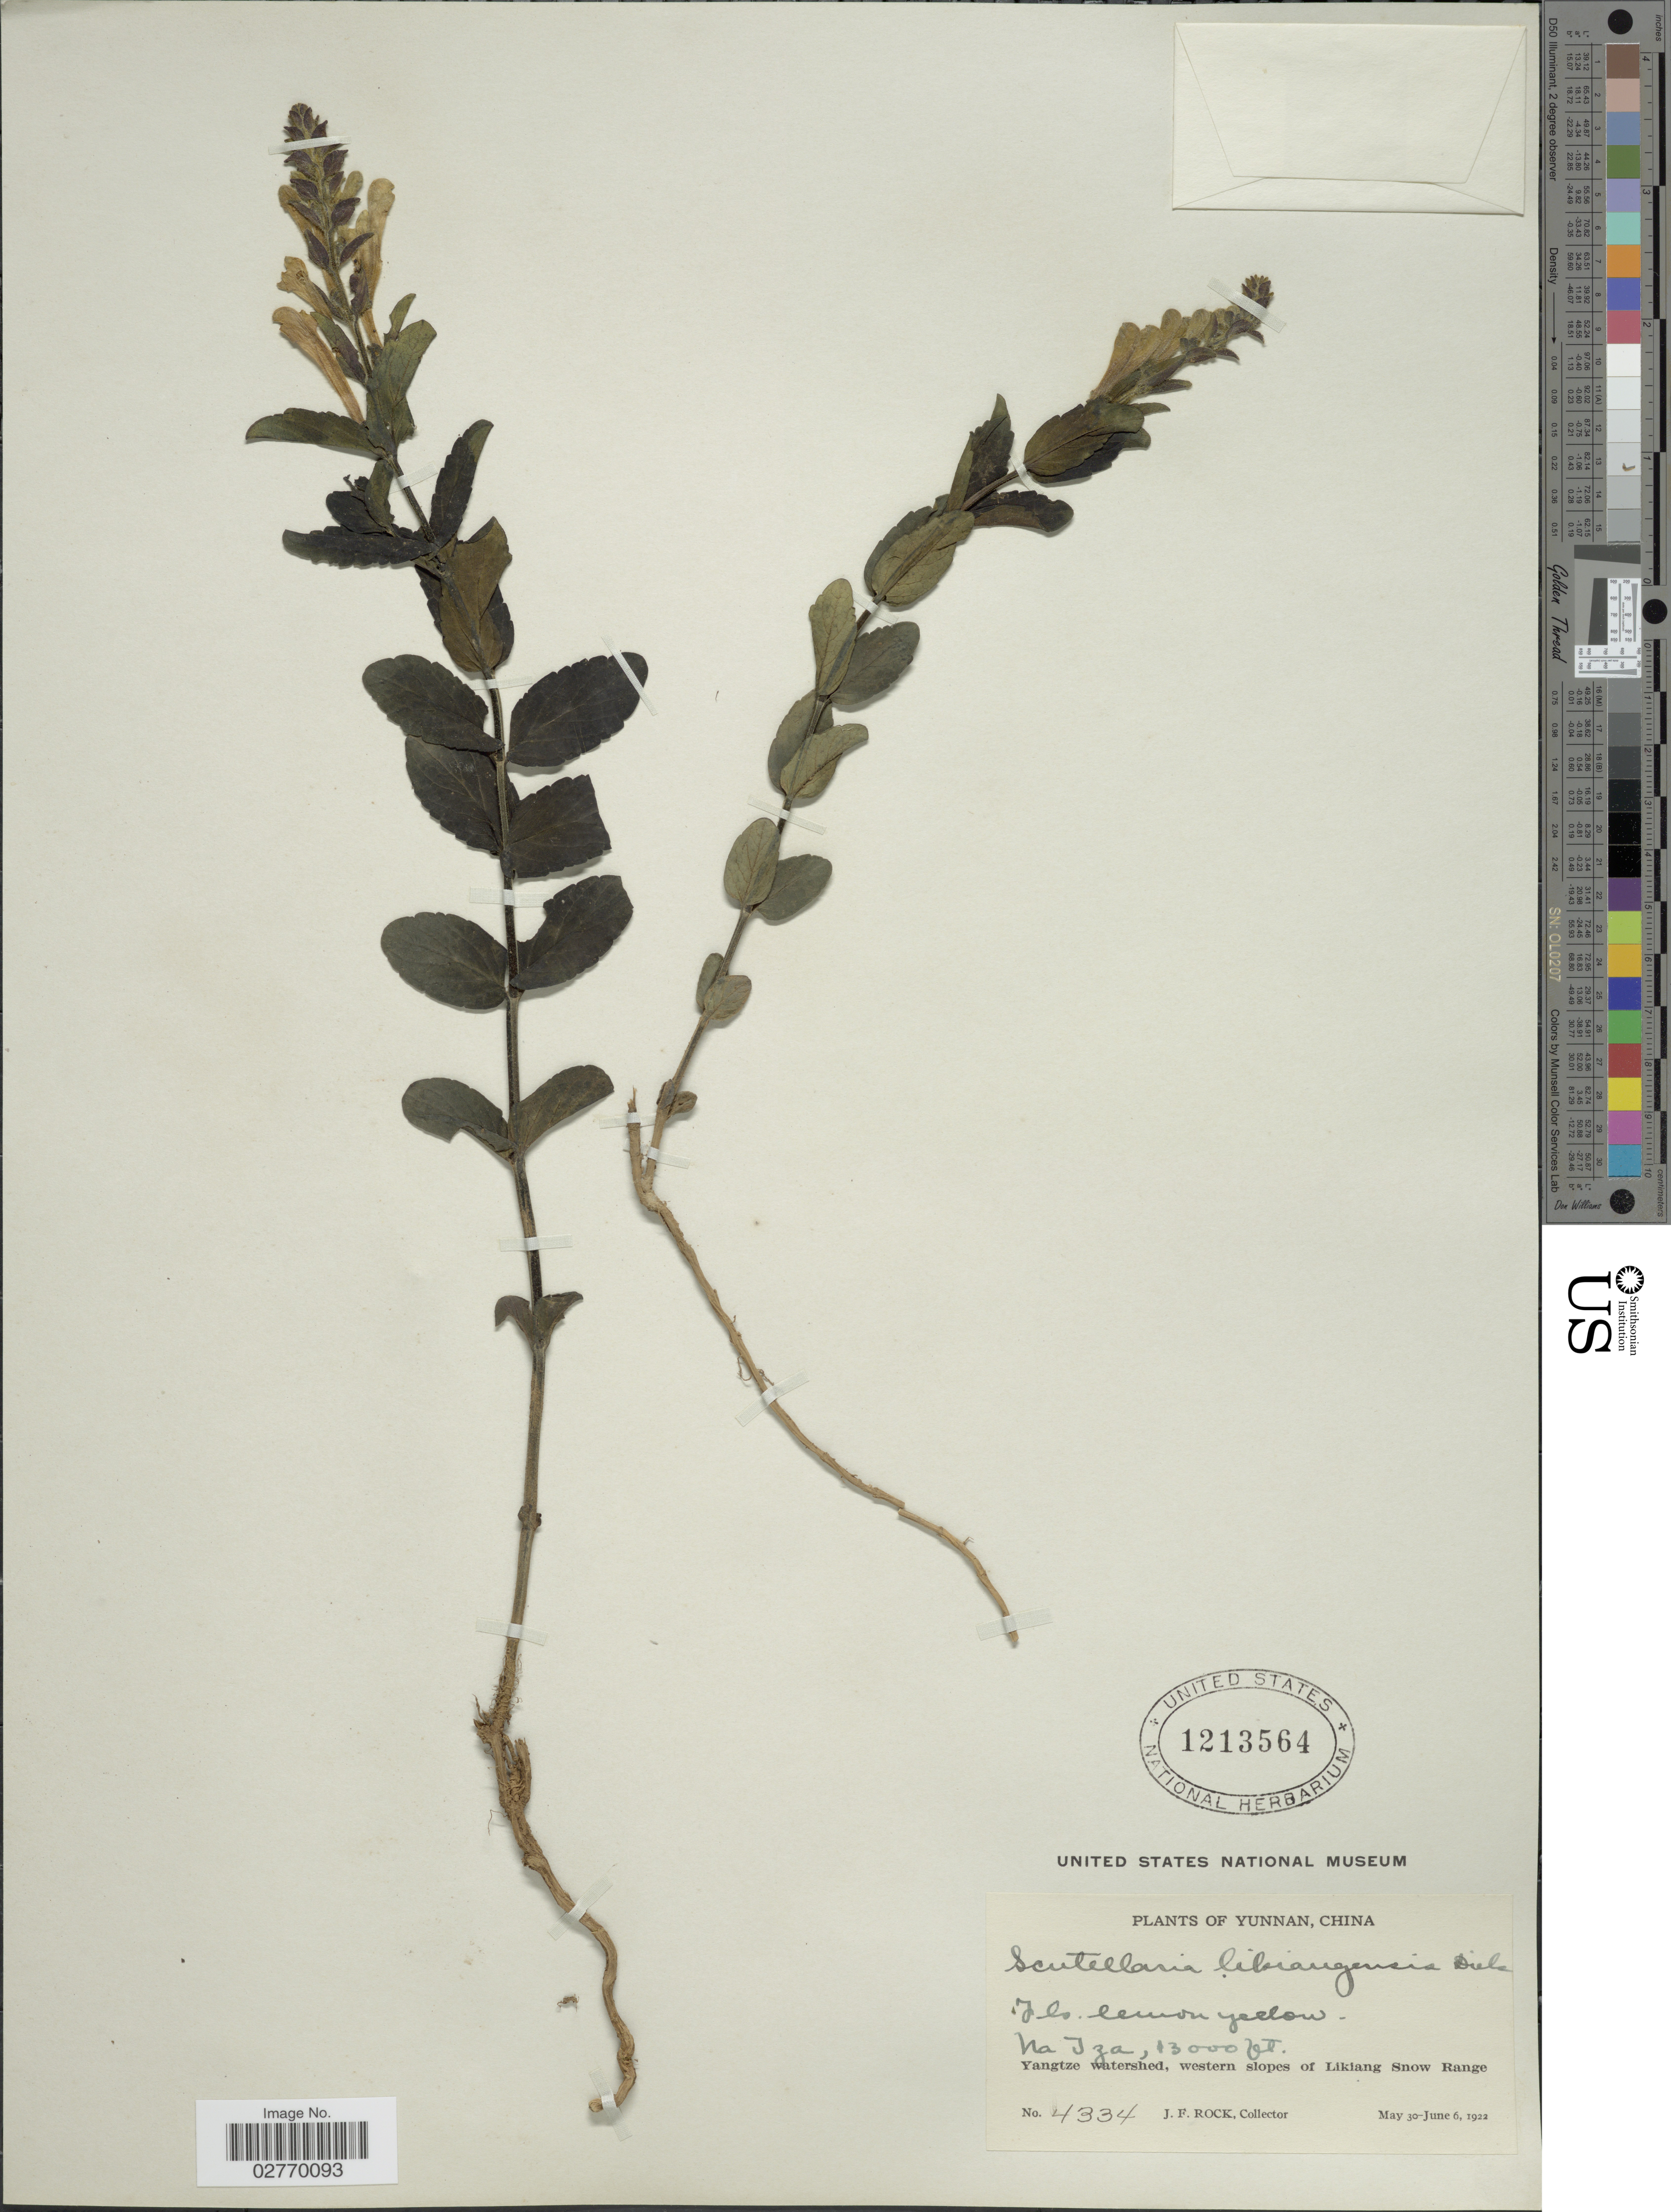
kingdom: Plantae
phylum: Tracheophyta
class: Magnoliopsida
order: Lamiales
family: Lamiaceae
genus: Scutellaria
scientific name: Scutellaria likiangensis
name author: Diels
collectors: J. Rock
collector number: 4334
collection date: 1922-05-30/1922-06-06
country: China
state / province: Yunnan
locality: Na Tza. Yangtze watershed, western slopes of Likiang Snow Range.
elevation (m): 3962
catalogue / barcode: US 1213564